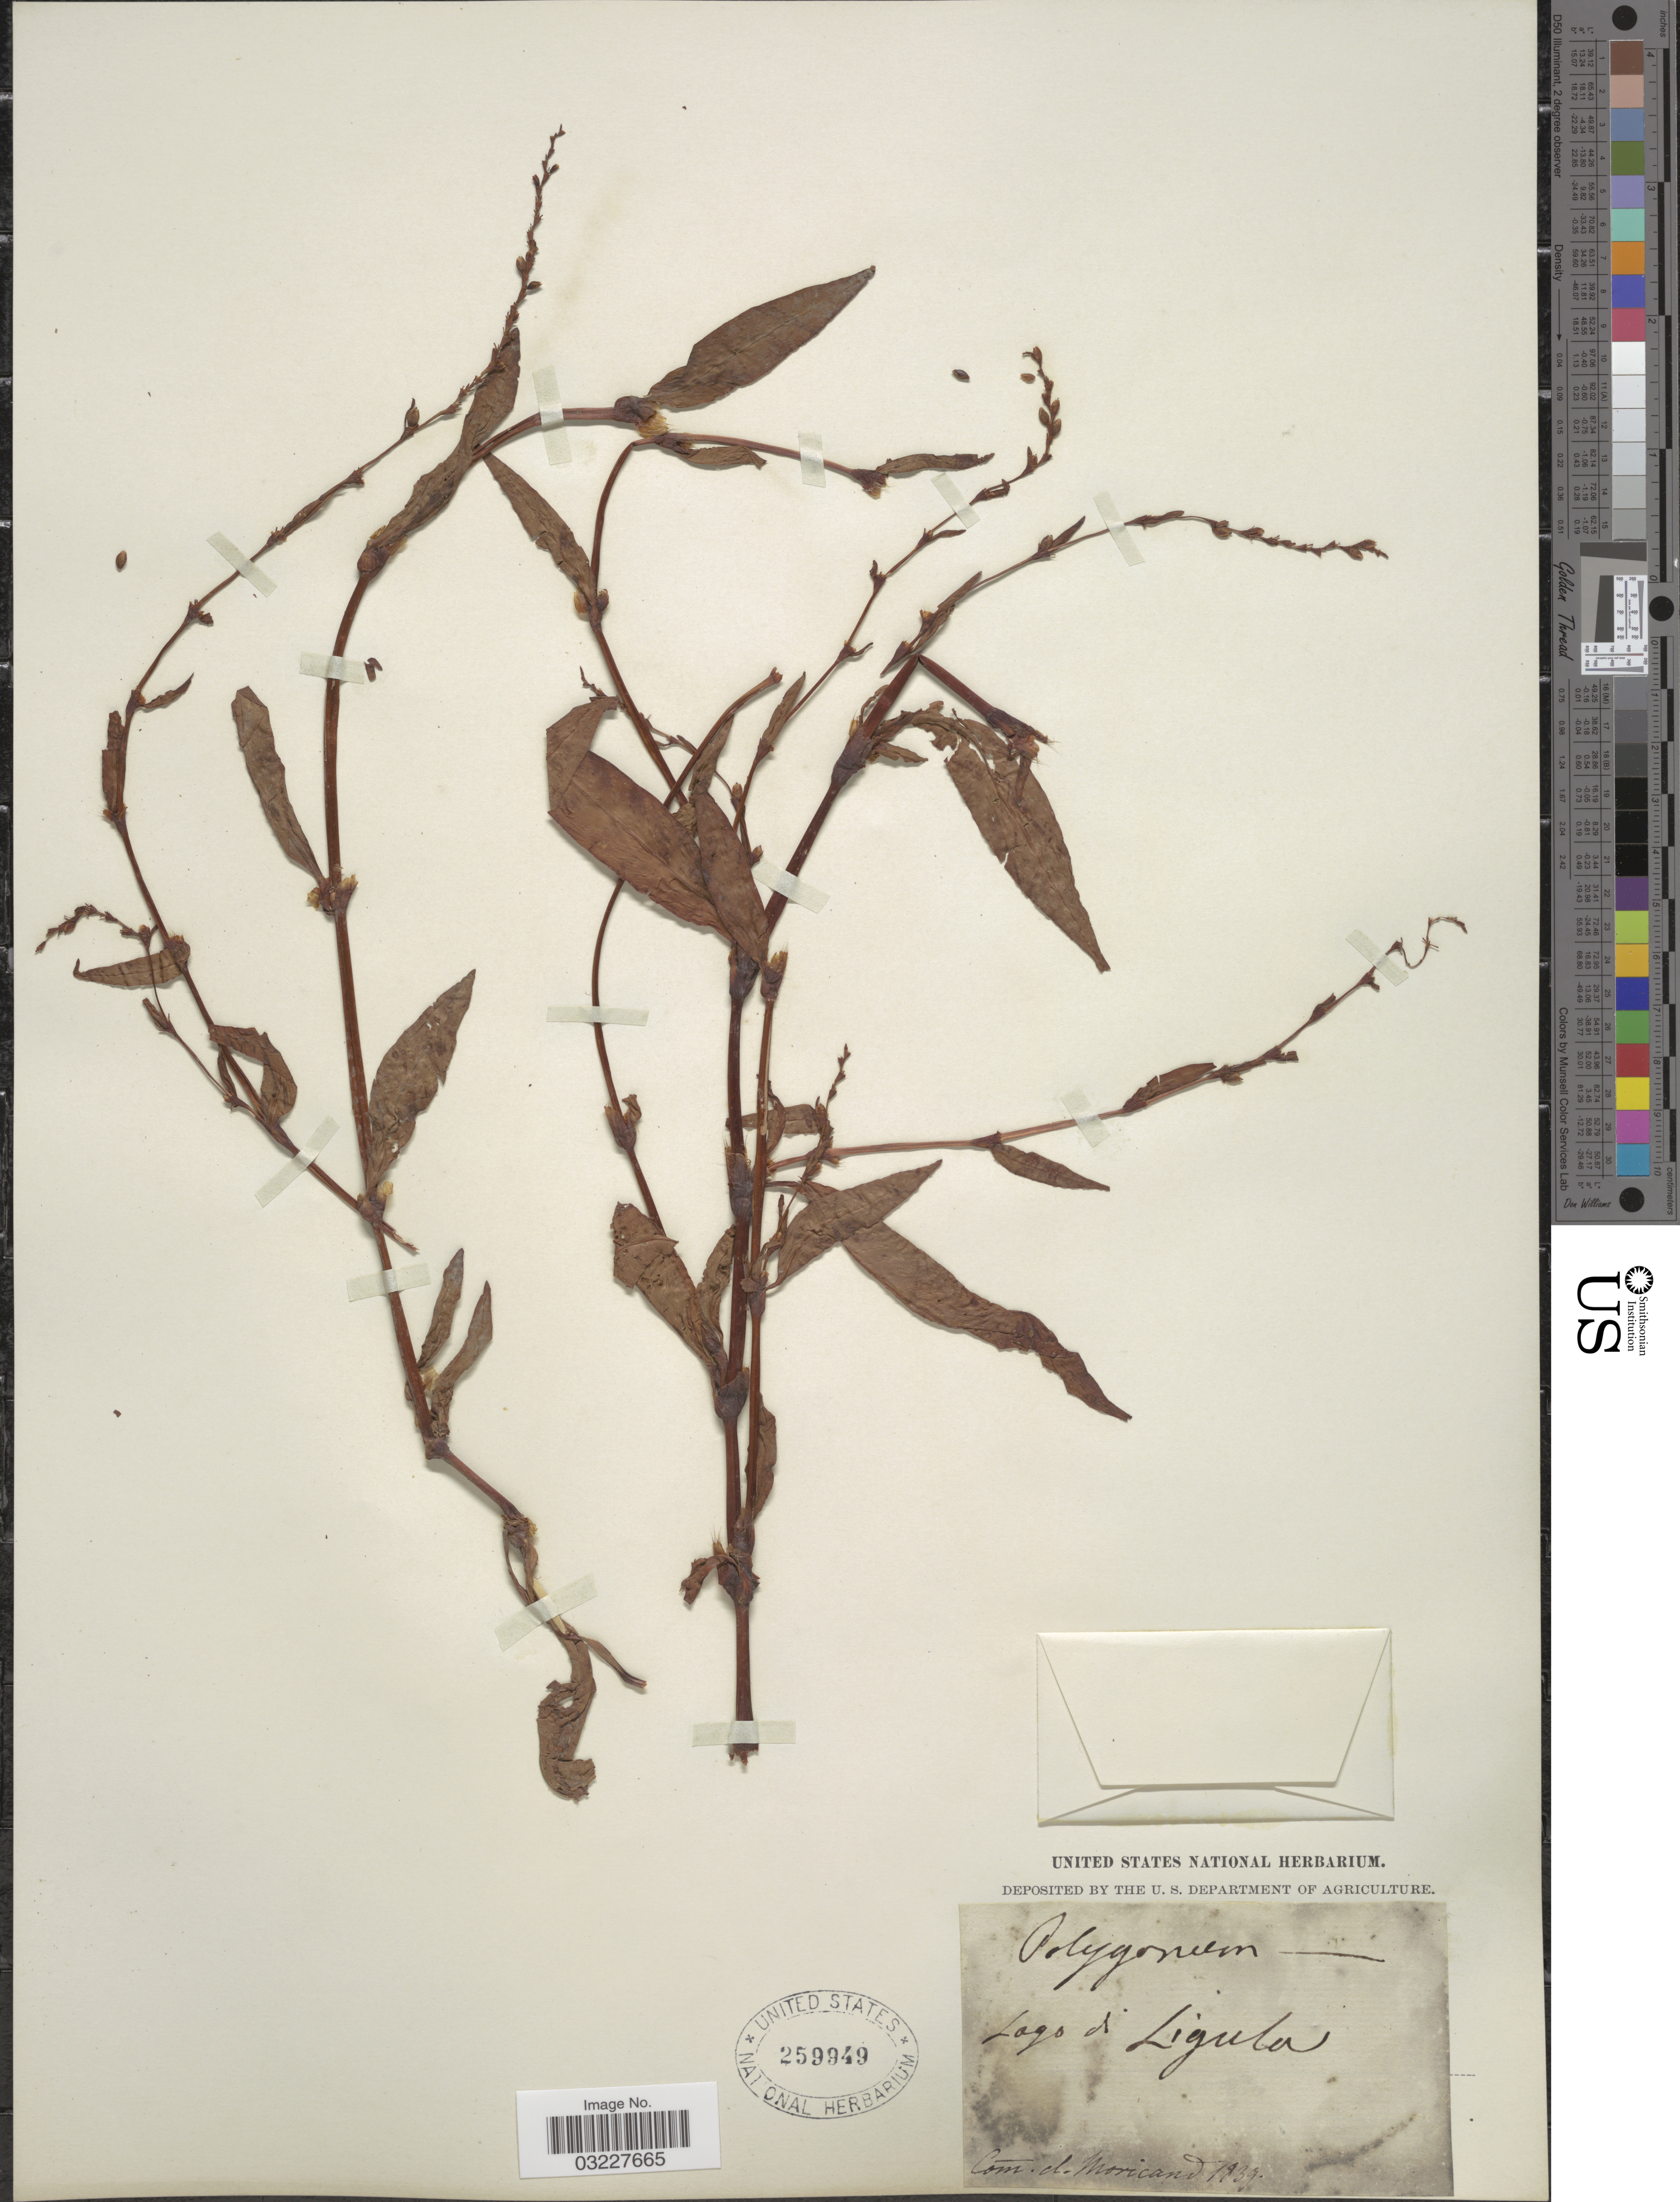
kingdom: Plantae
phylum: Tracheophyta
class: Magnoliopsida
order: Caryophyllales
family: Polygonaceae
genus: Polygonum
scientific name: Polygonum sp.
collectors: ex herb. United States National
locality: Lago di Ligula.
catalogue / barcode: US 259949